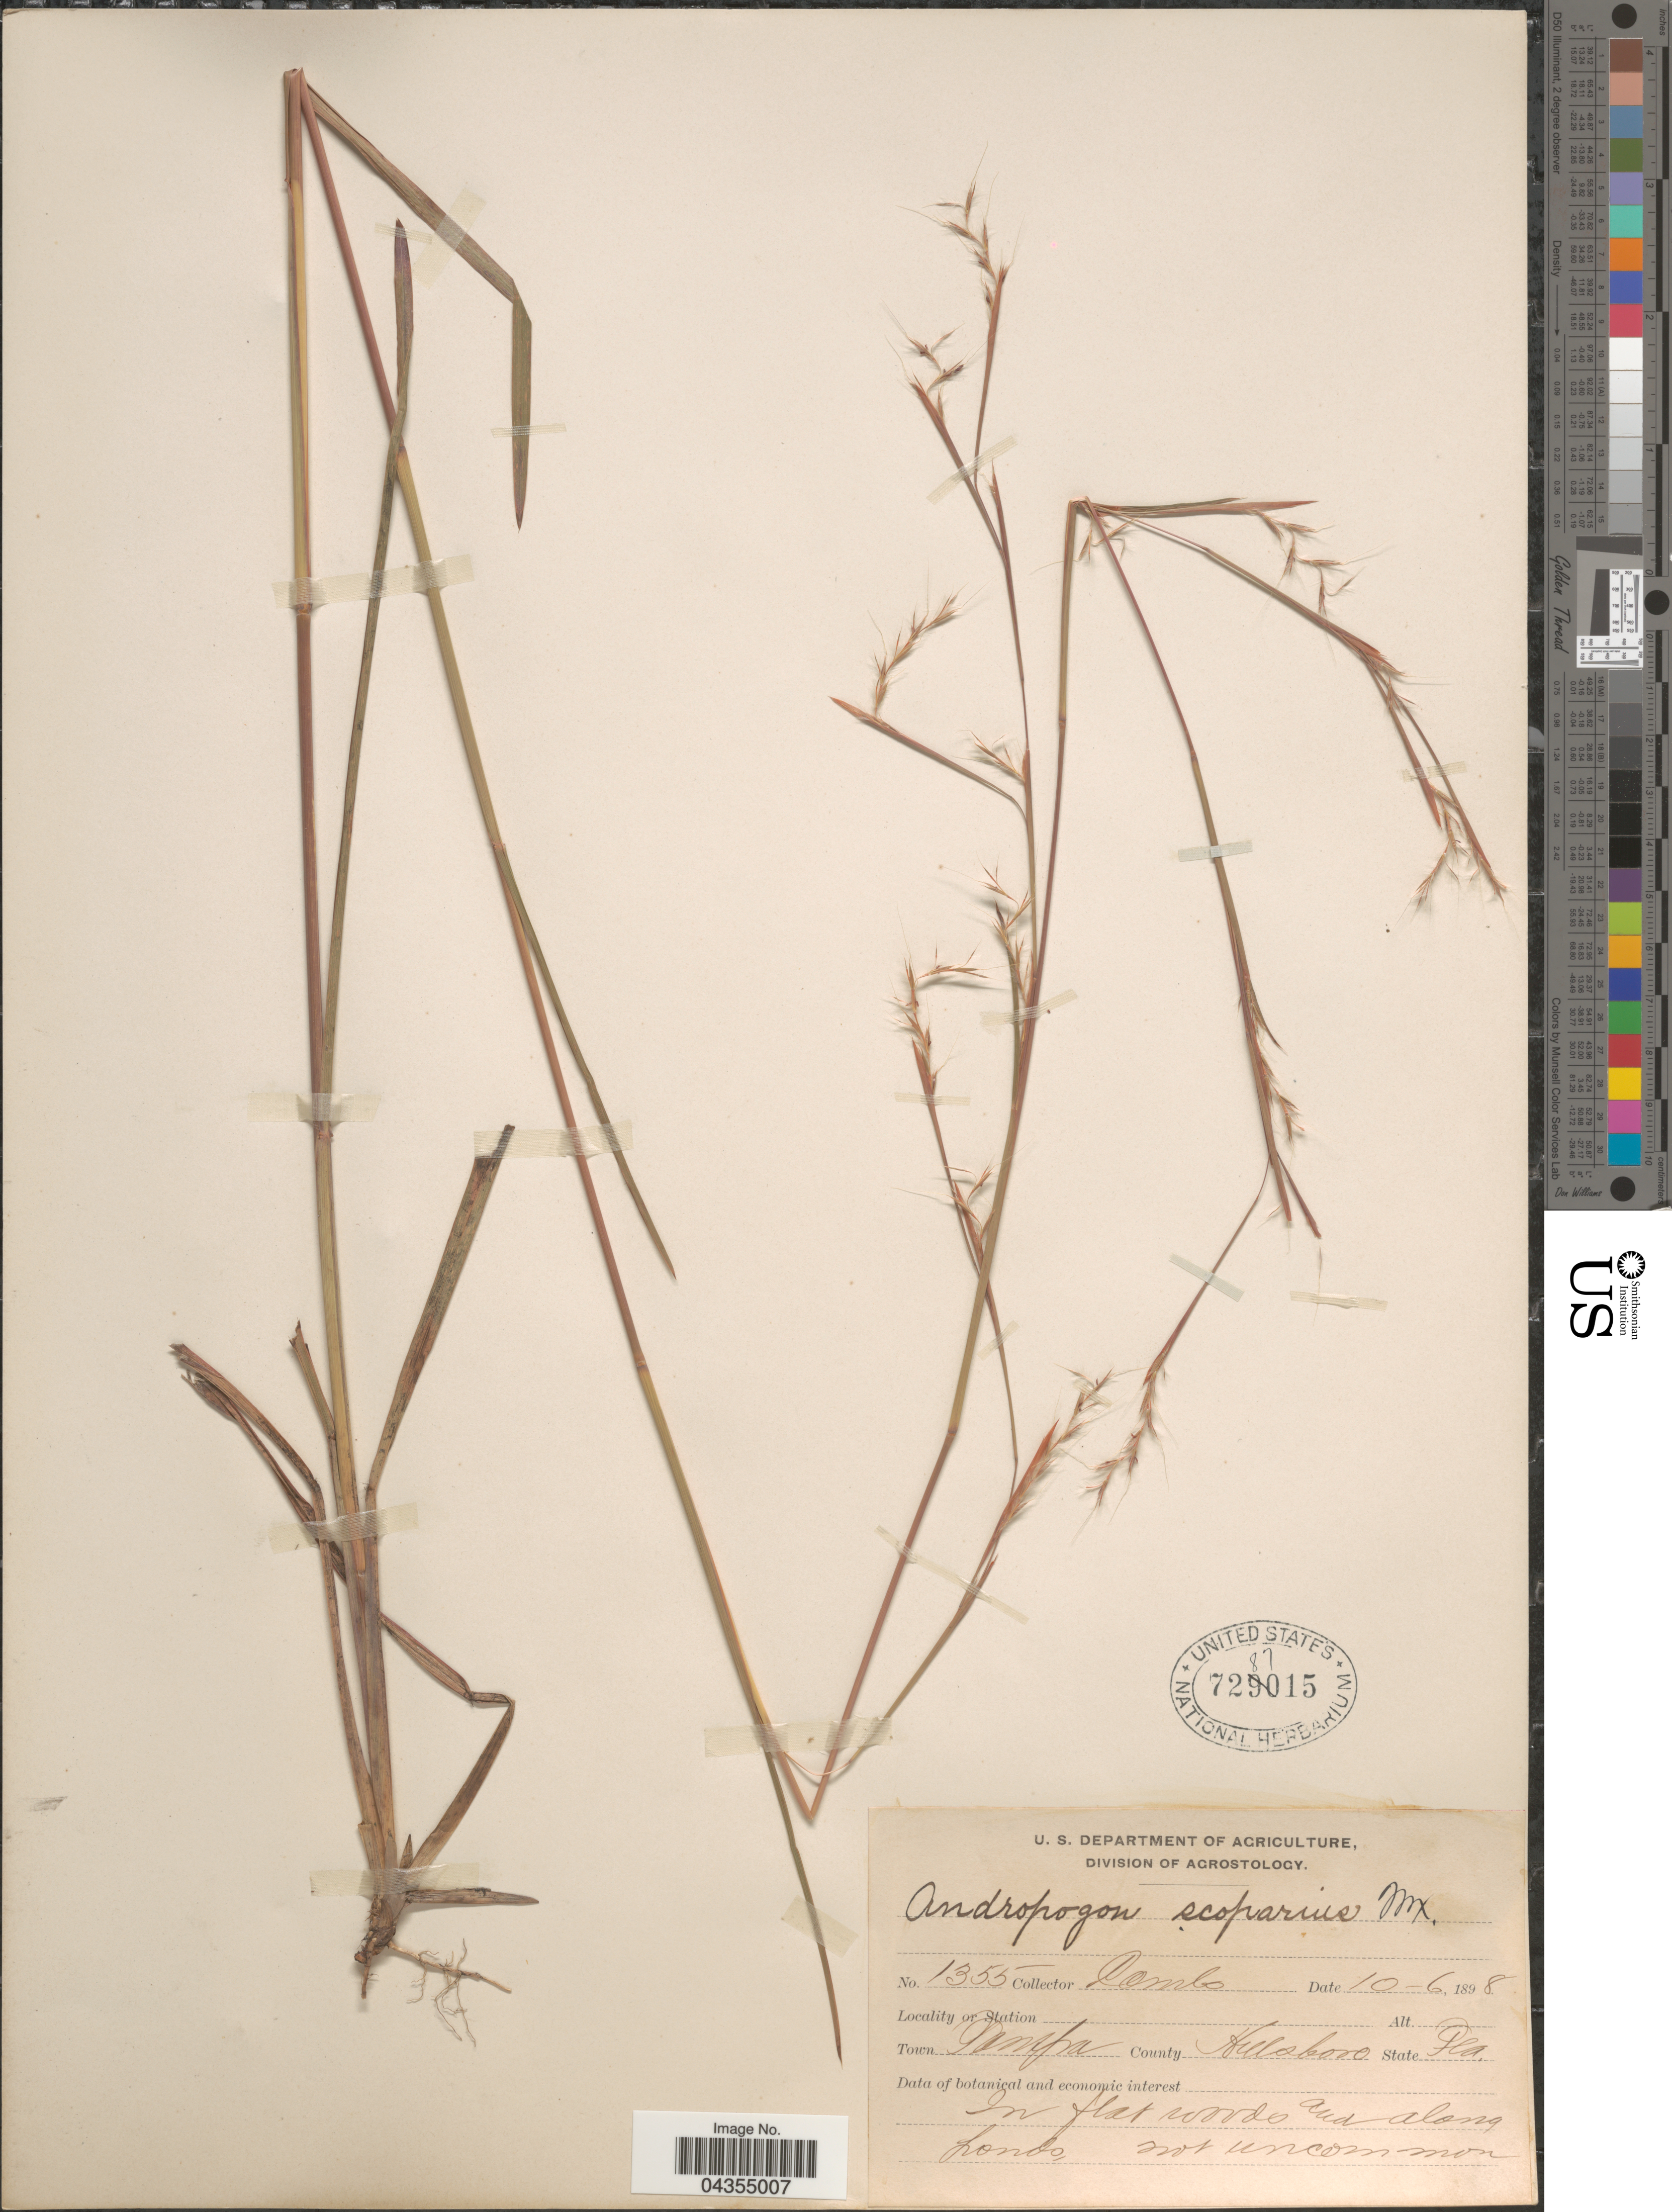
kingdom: Plantae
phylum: Tracheophyta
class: Liliopsida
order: Poales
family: Poaceae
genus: Schizachyrium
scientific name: Schizachyrium sanguineum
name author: (Retz.) Alston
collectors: -. Combs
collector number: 1355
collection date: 1898-10-06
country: United States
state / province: Florida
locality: Town Tampa. County Hillsboro.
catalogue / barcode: US 728715